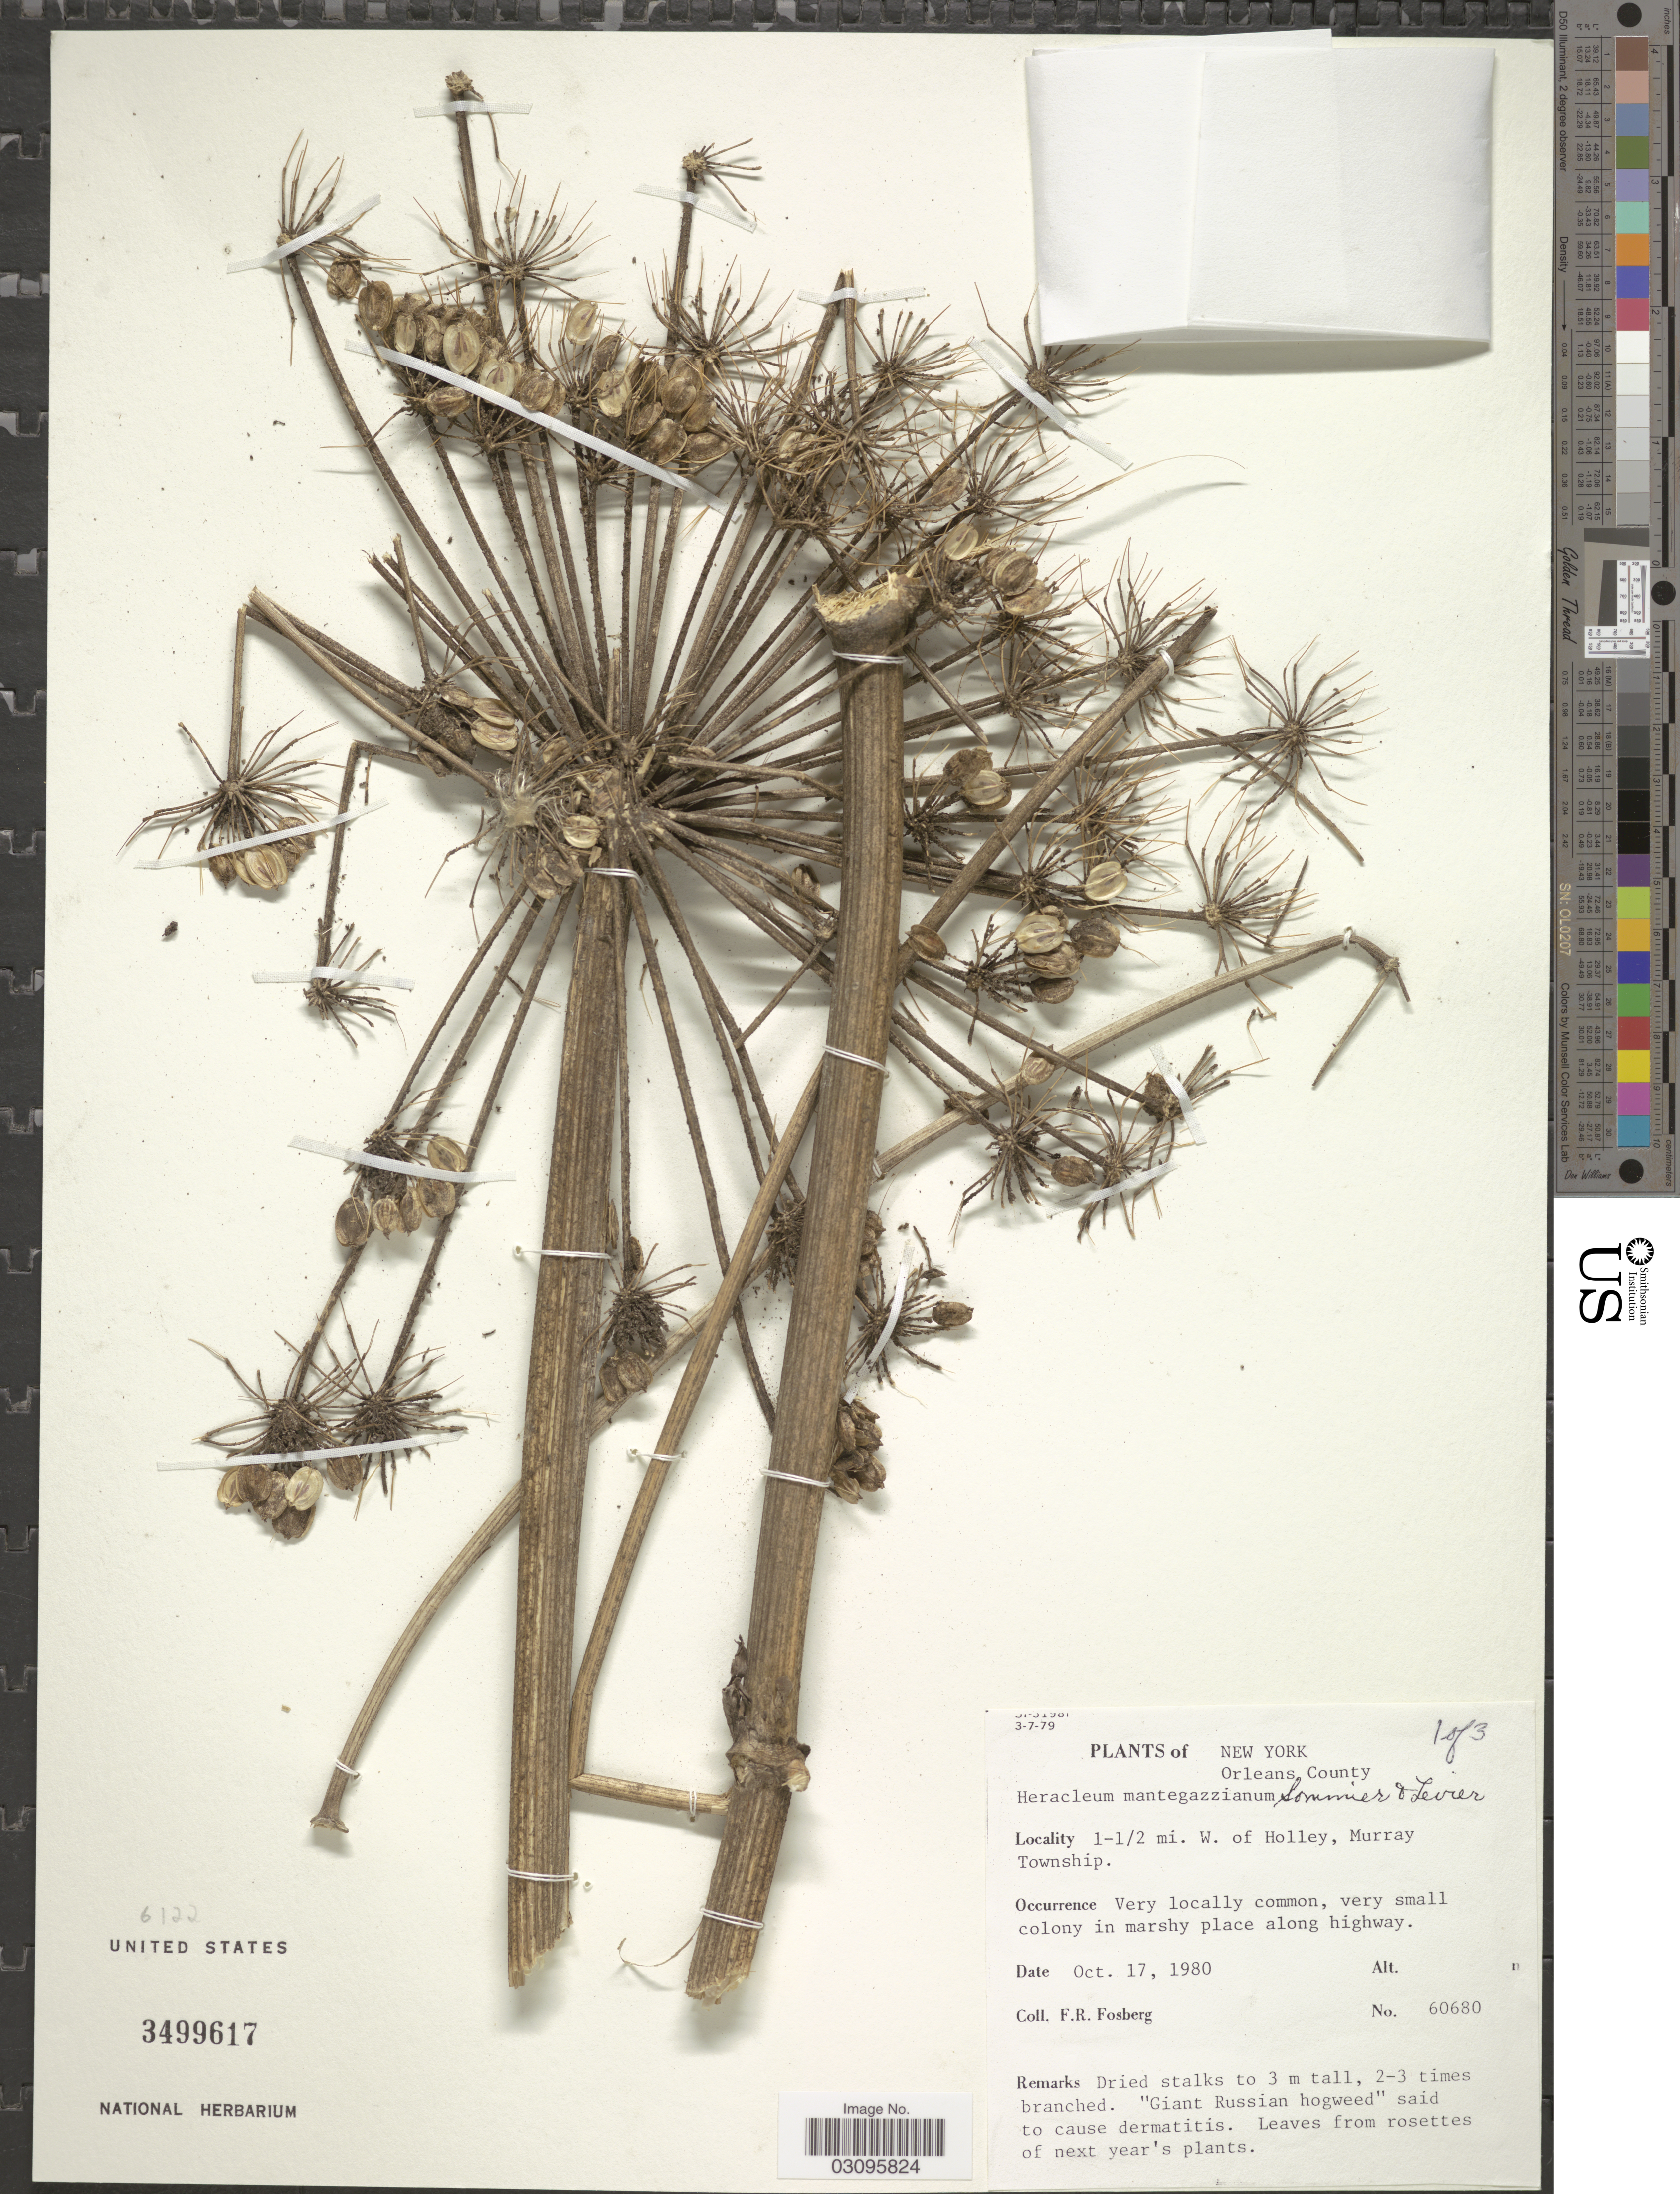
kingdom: Plantae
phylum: Tracheophyta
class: Magnoliopsida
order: Apiales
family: Apiaceae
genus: Heracleum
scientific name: Heracleum mantegazzianum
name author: Sommier & Levier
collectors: F. R. Fosberg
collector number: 60680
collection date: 1980-10-17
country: United States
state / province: New York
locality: Orleans County. 1-1/2 mi. W. of Holley, Murray Township.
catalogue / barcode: US 3499617